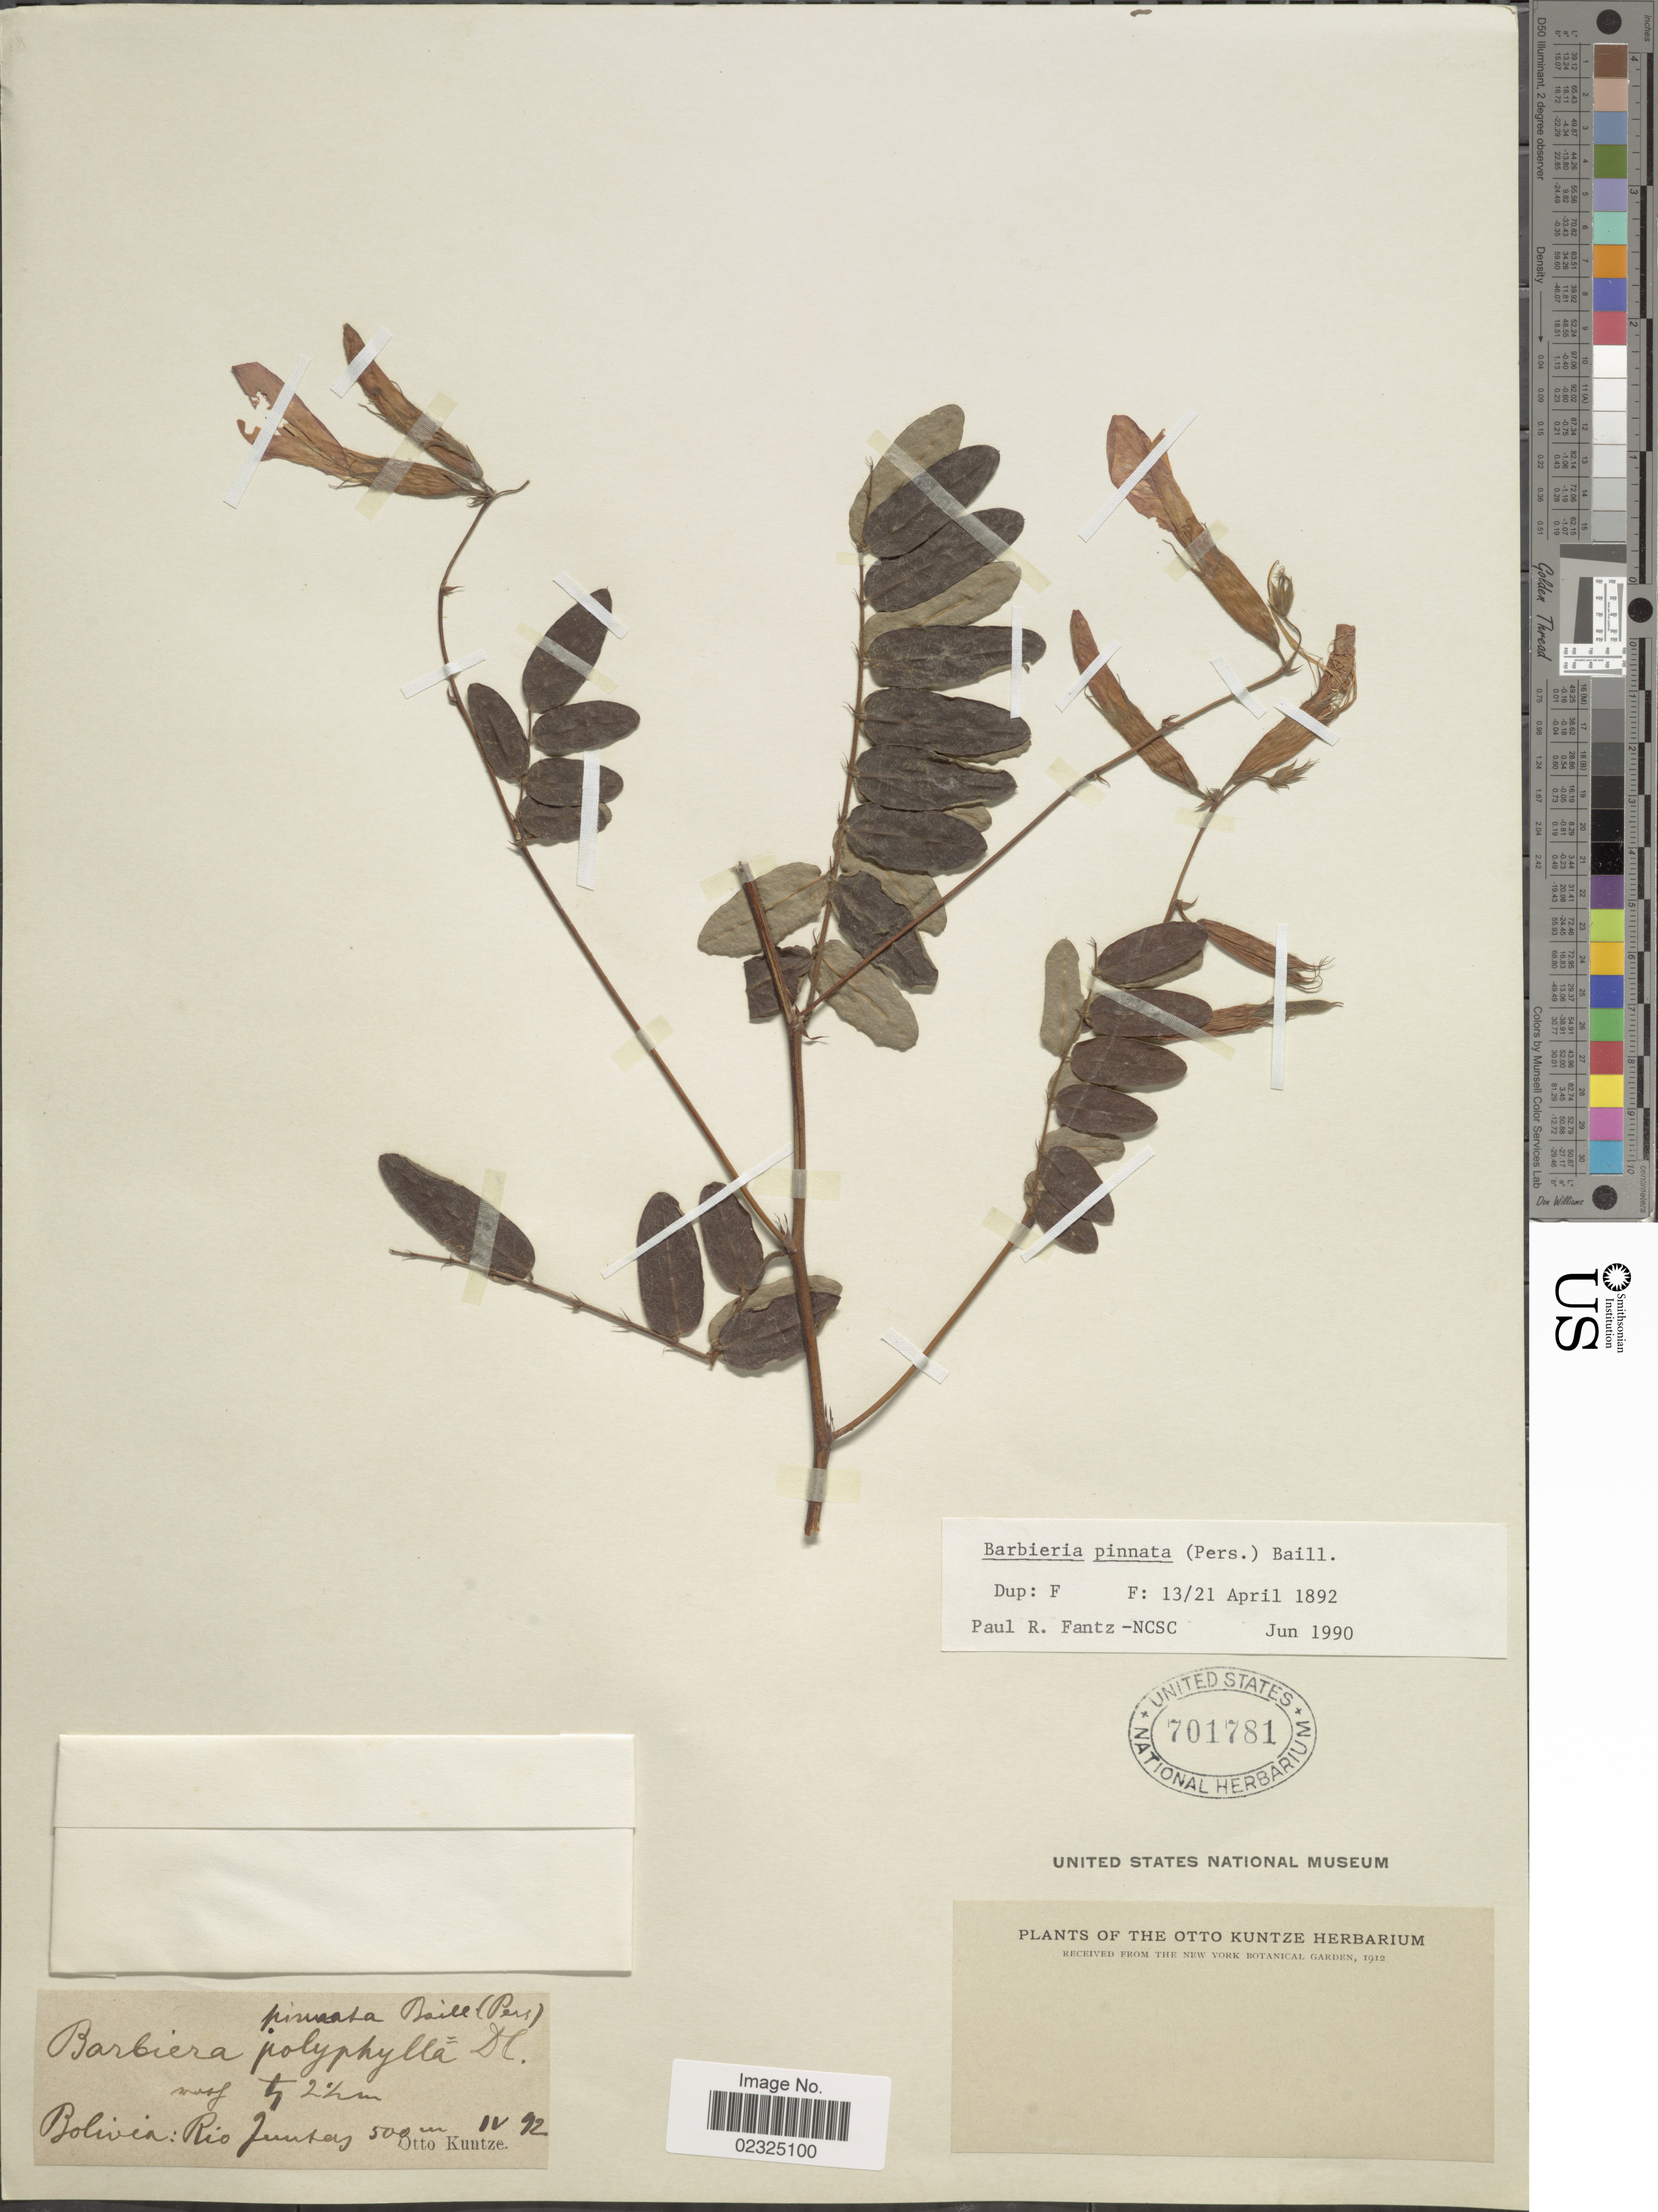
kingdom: Plantae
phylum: Tracheophyta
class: Magnoliopsida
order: Fabales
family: Fabaceae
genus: Barbieria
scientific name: Barbieria sp.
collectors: C.E.O. Kuntze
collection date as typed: Transcribed d/m/y: /4/92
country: Bolivia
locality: Rio Juntas.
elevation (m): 500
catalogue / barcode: US 701781